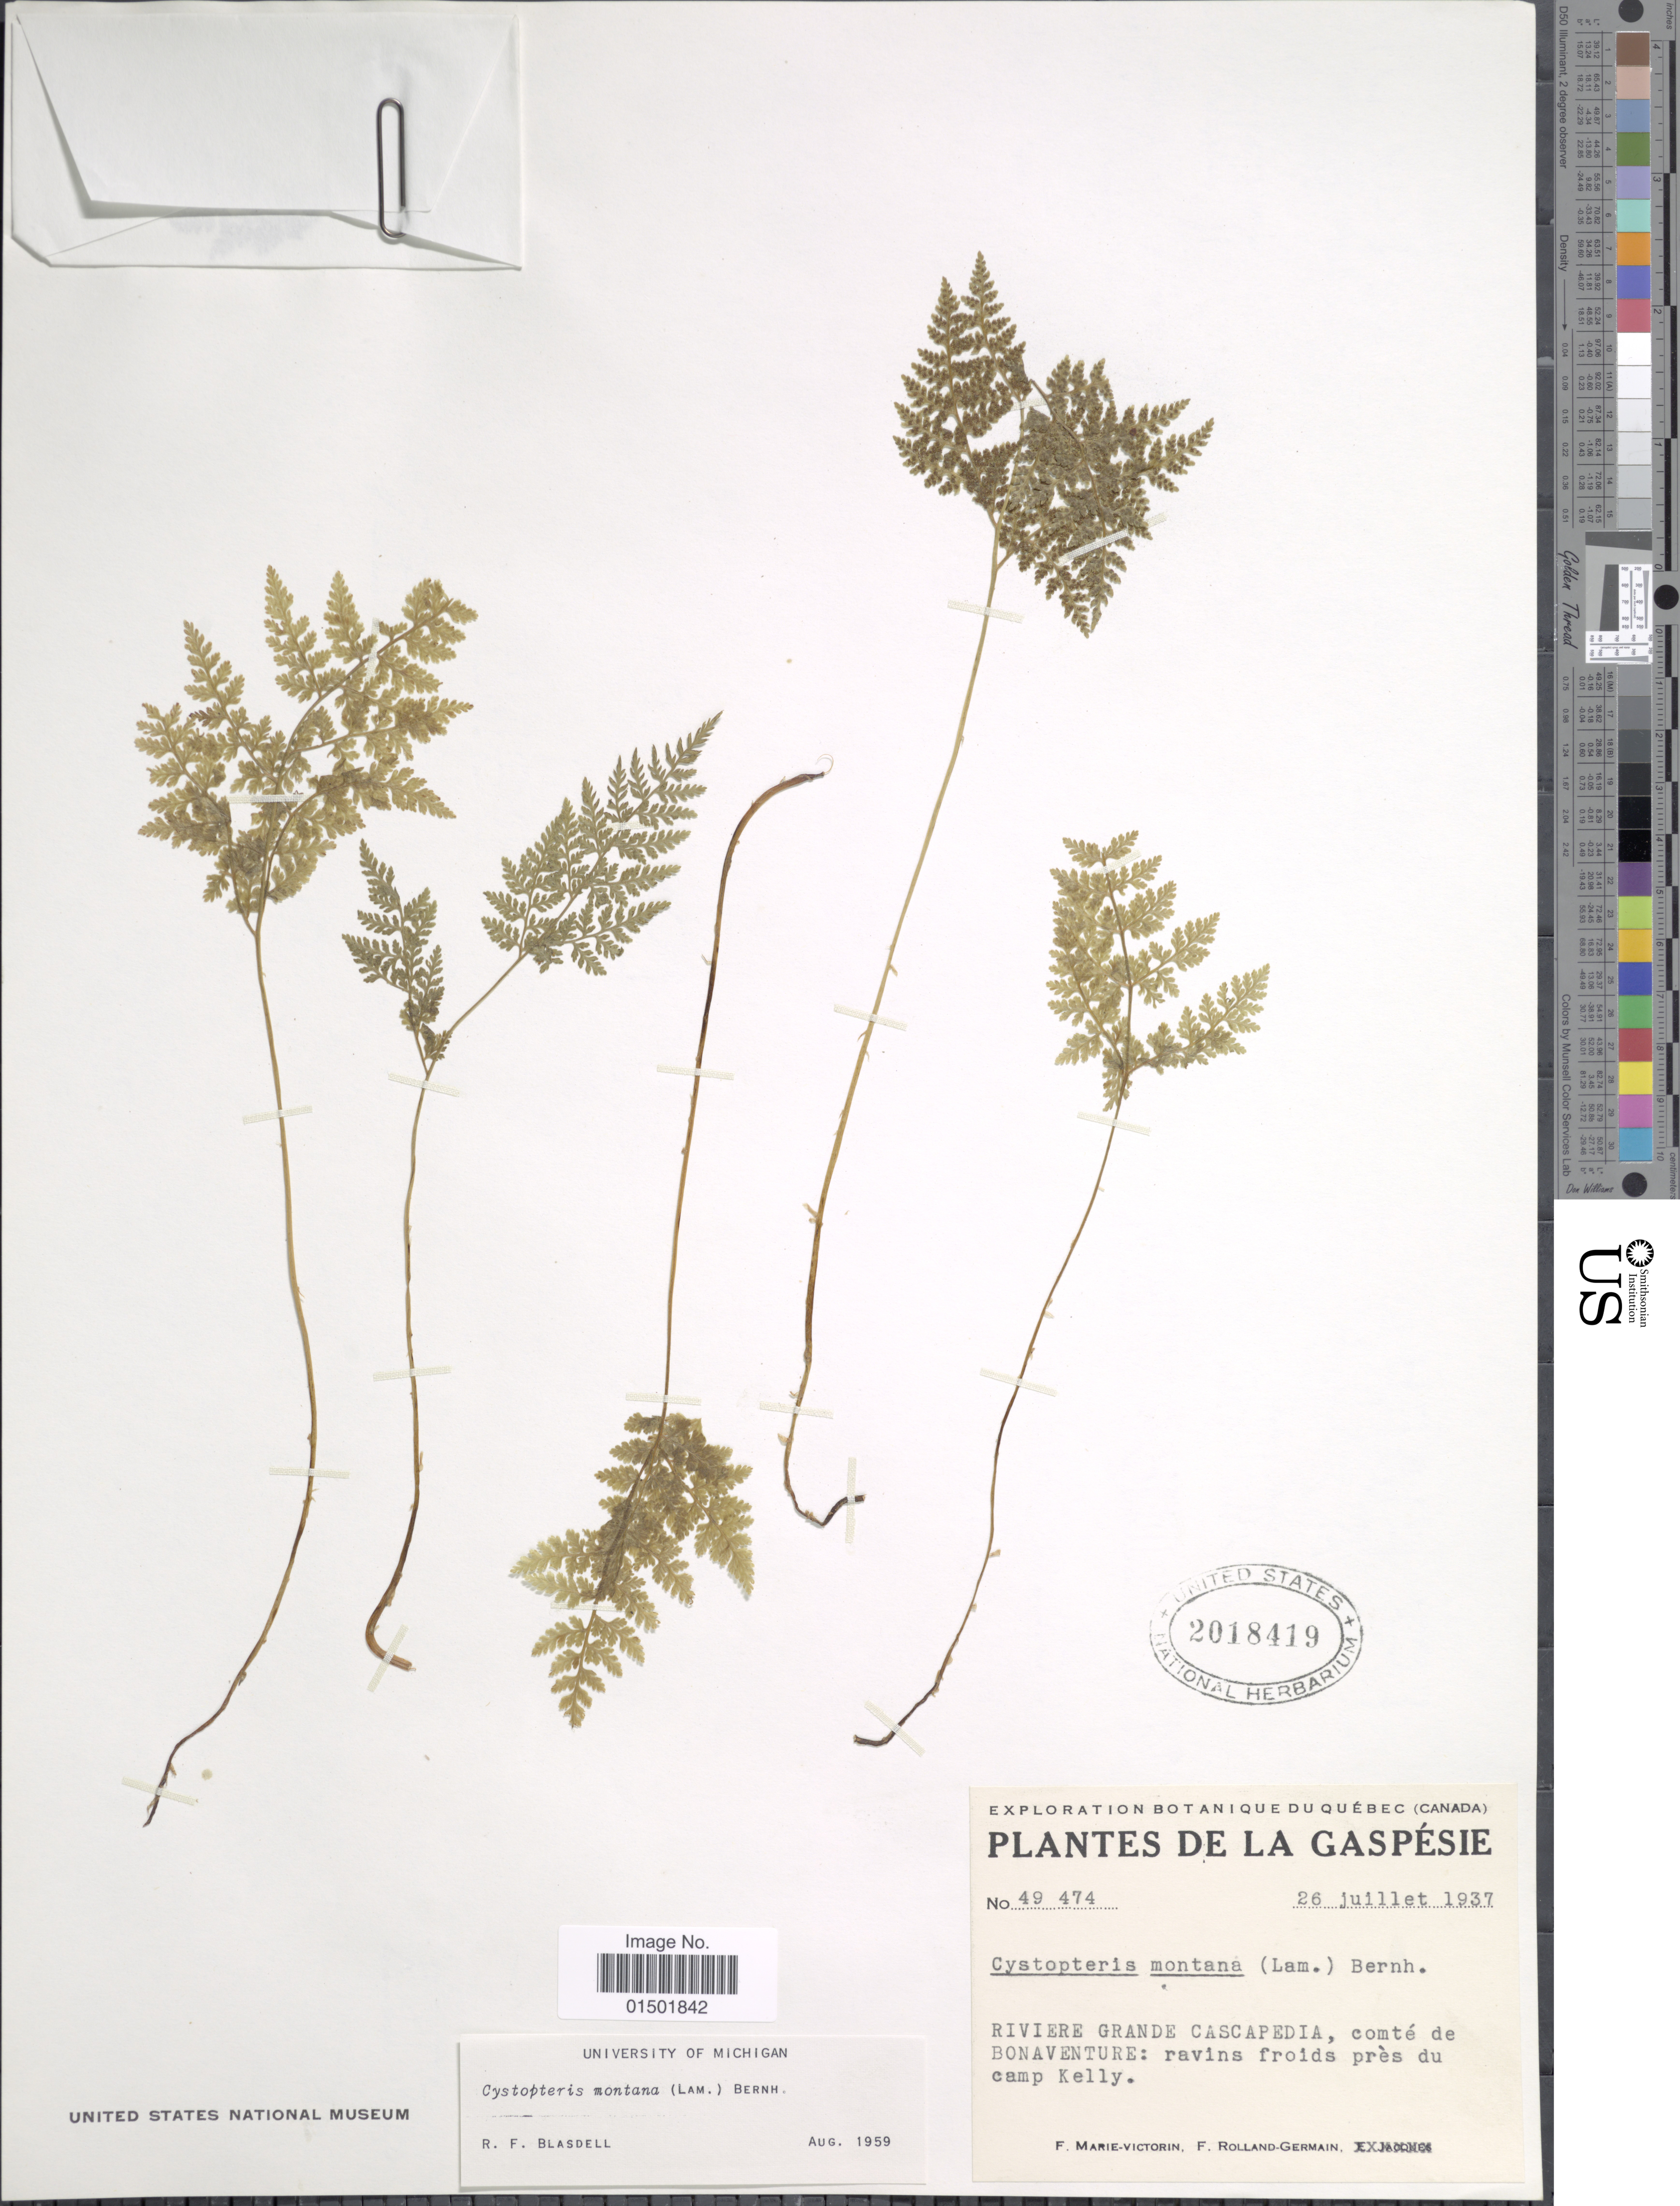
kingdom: Plantae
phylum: Tracheophyta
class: Polypodiopsida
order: Polypodiales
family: Cystopteridaceae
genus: Cystopteris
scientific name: Cystopteris montana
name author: (Lam.) Desv.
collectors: Fr. Marie-Victorin & Rolland-Germain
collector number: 49474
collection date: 1937-07-26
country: Canada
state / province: Quebec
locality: Quebec. La Gaspesie. Riviere Grande Cascapedia, comte de Bonaventure: ravins froids pres du camp Kelly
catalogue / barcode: US 2018419